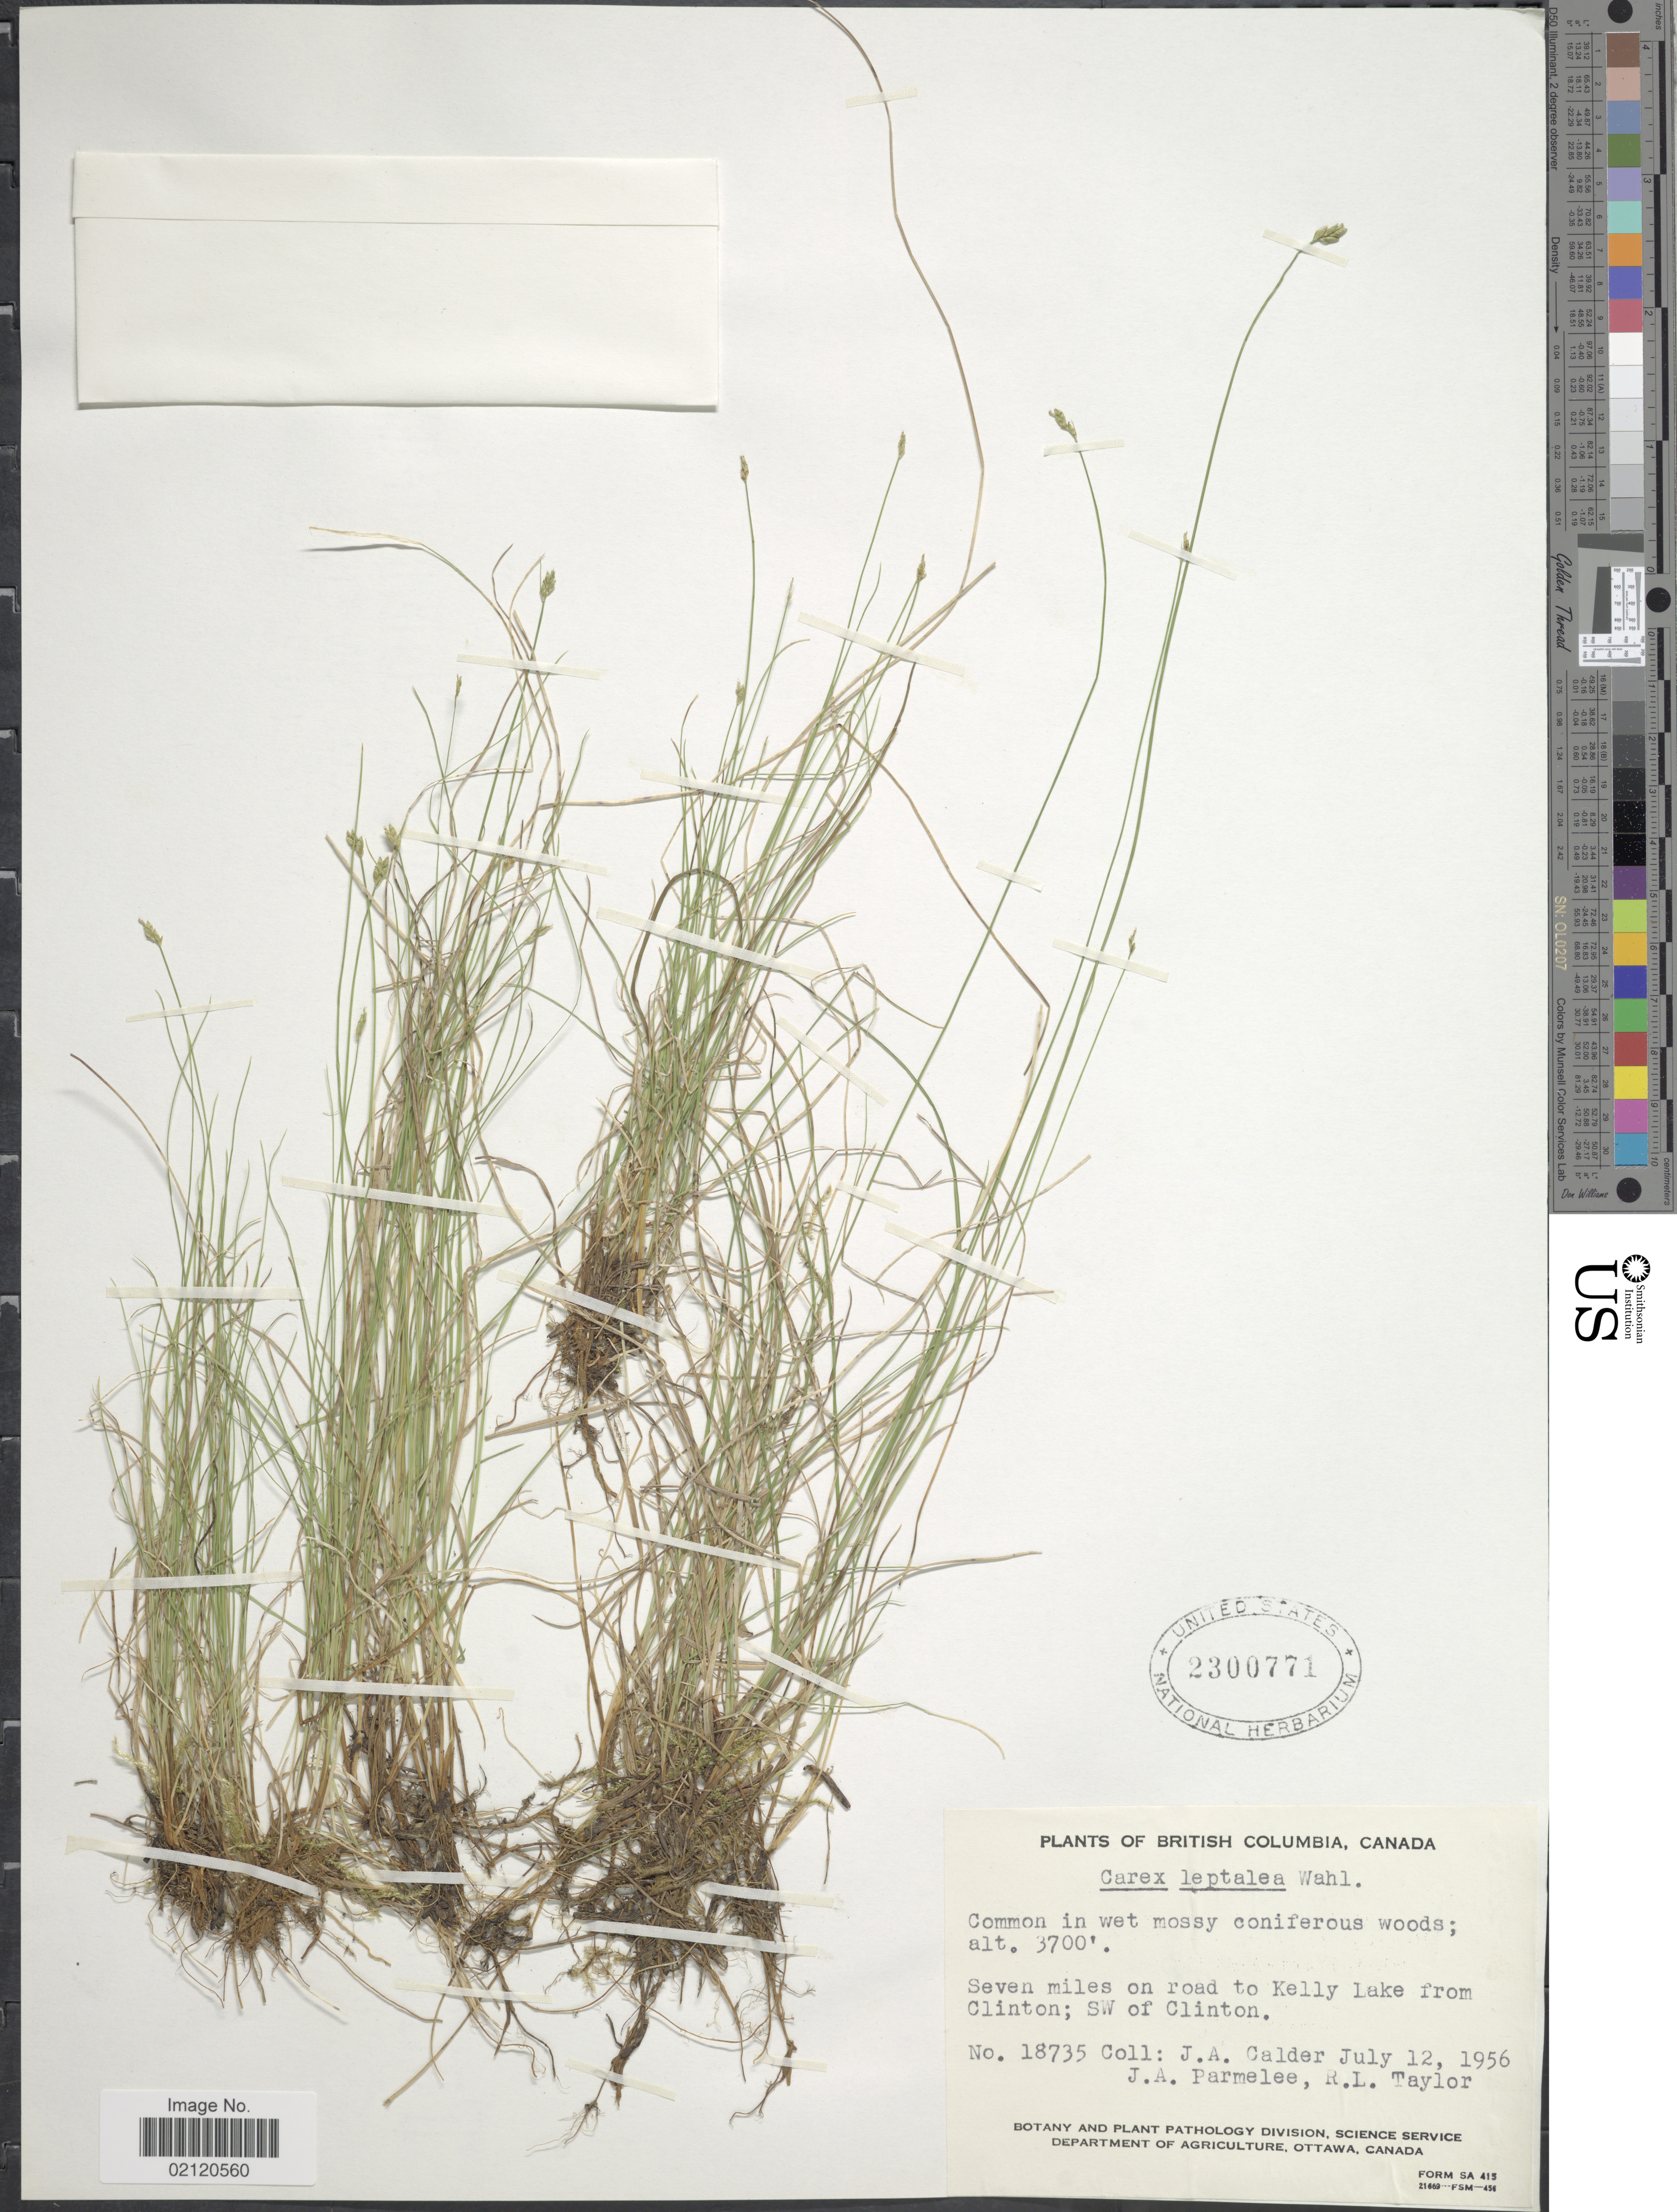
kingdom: Plantae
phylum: Tracheophyta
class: Liliopsida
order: Poales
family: Cyperaceae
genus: Carex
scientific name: Carex leptalea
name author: Wahlenb.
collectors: J. A. Calder, J. A. Parmelee & R. Taylor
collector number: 18735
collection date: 1956-07-12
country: Canada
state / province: British Columbia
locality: Seven miles on road to Kelly Lake from Clinton; SW of Clinton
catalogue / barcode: US 2300771